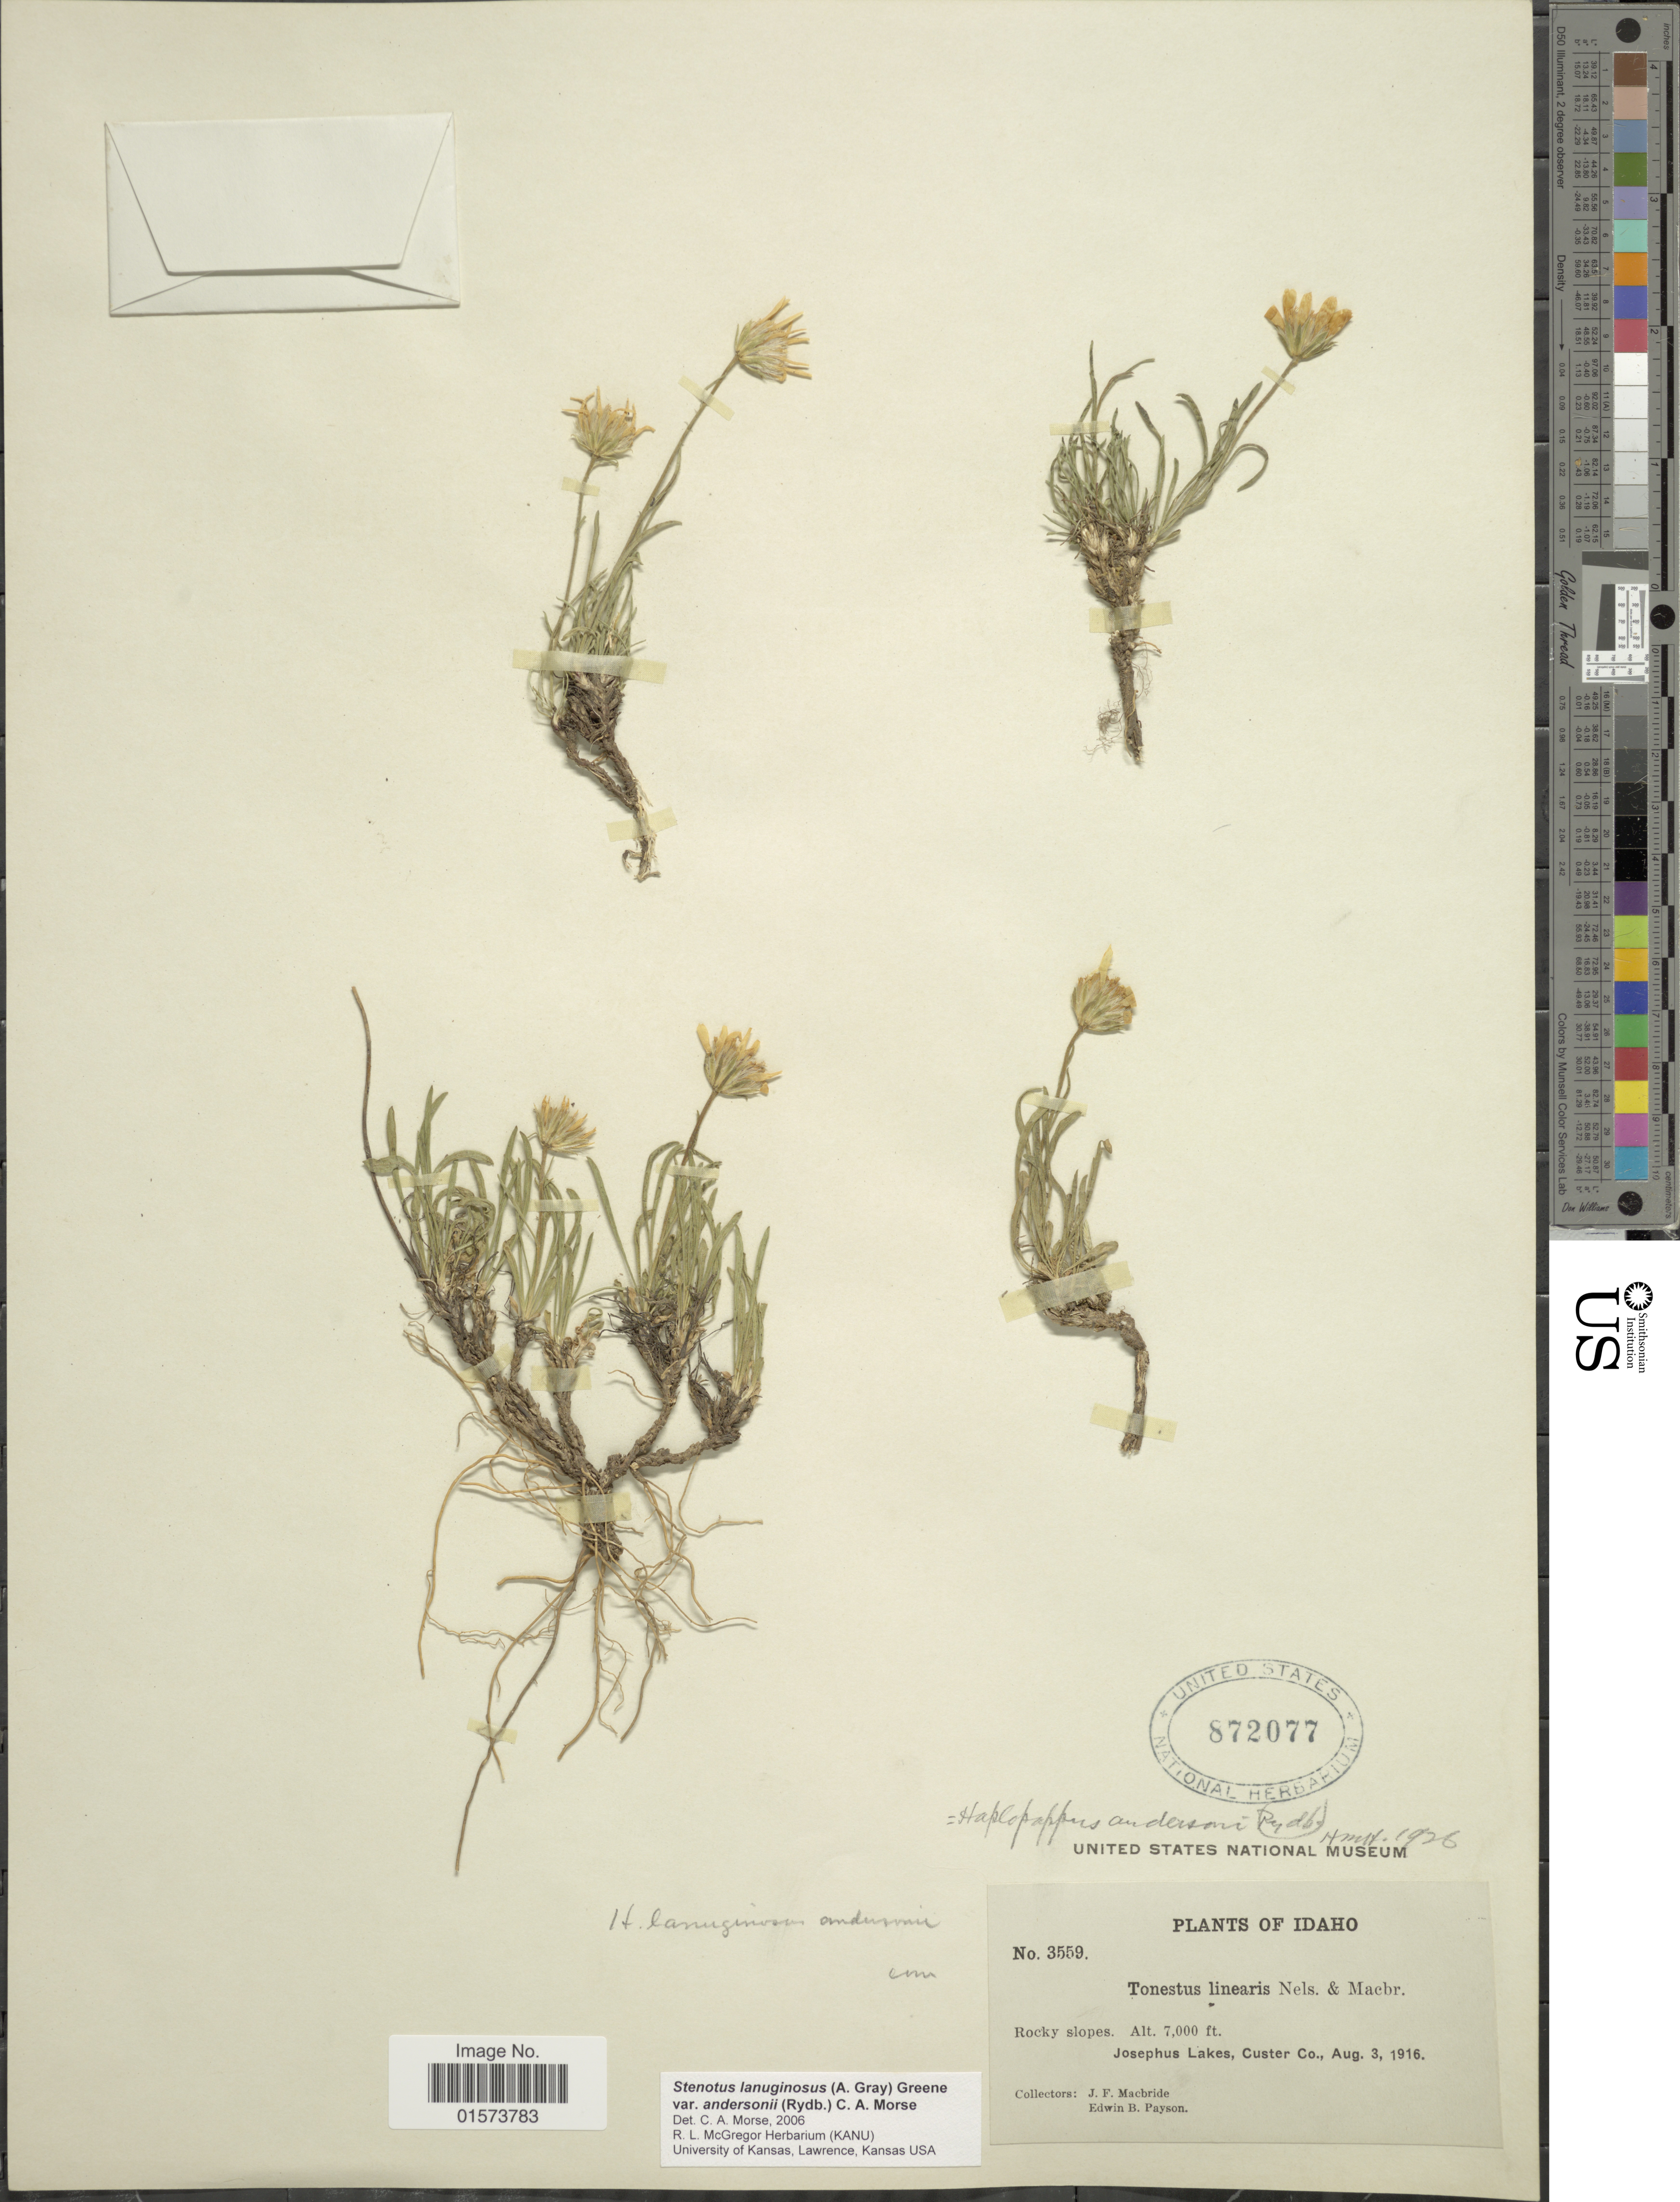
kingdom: Plantae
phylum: Tracheophyta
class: Magnoliopsida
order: Asterales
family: Asteraceae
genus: Stenotus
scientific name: Stenotus lanuginosus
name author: (A. Gray) Greene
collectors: J. F. Macbride & E. B. Payson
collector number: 3559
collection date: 1916-08-03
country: United States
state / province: Idaho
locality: Rocky slopes, Josephus Lakes, Custer Co.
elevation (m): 2134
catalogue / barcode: US 872077